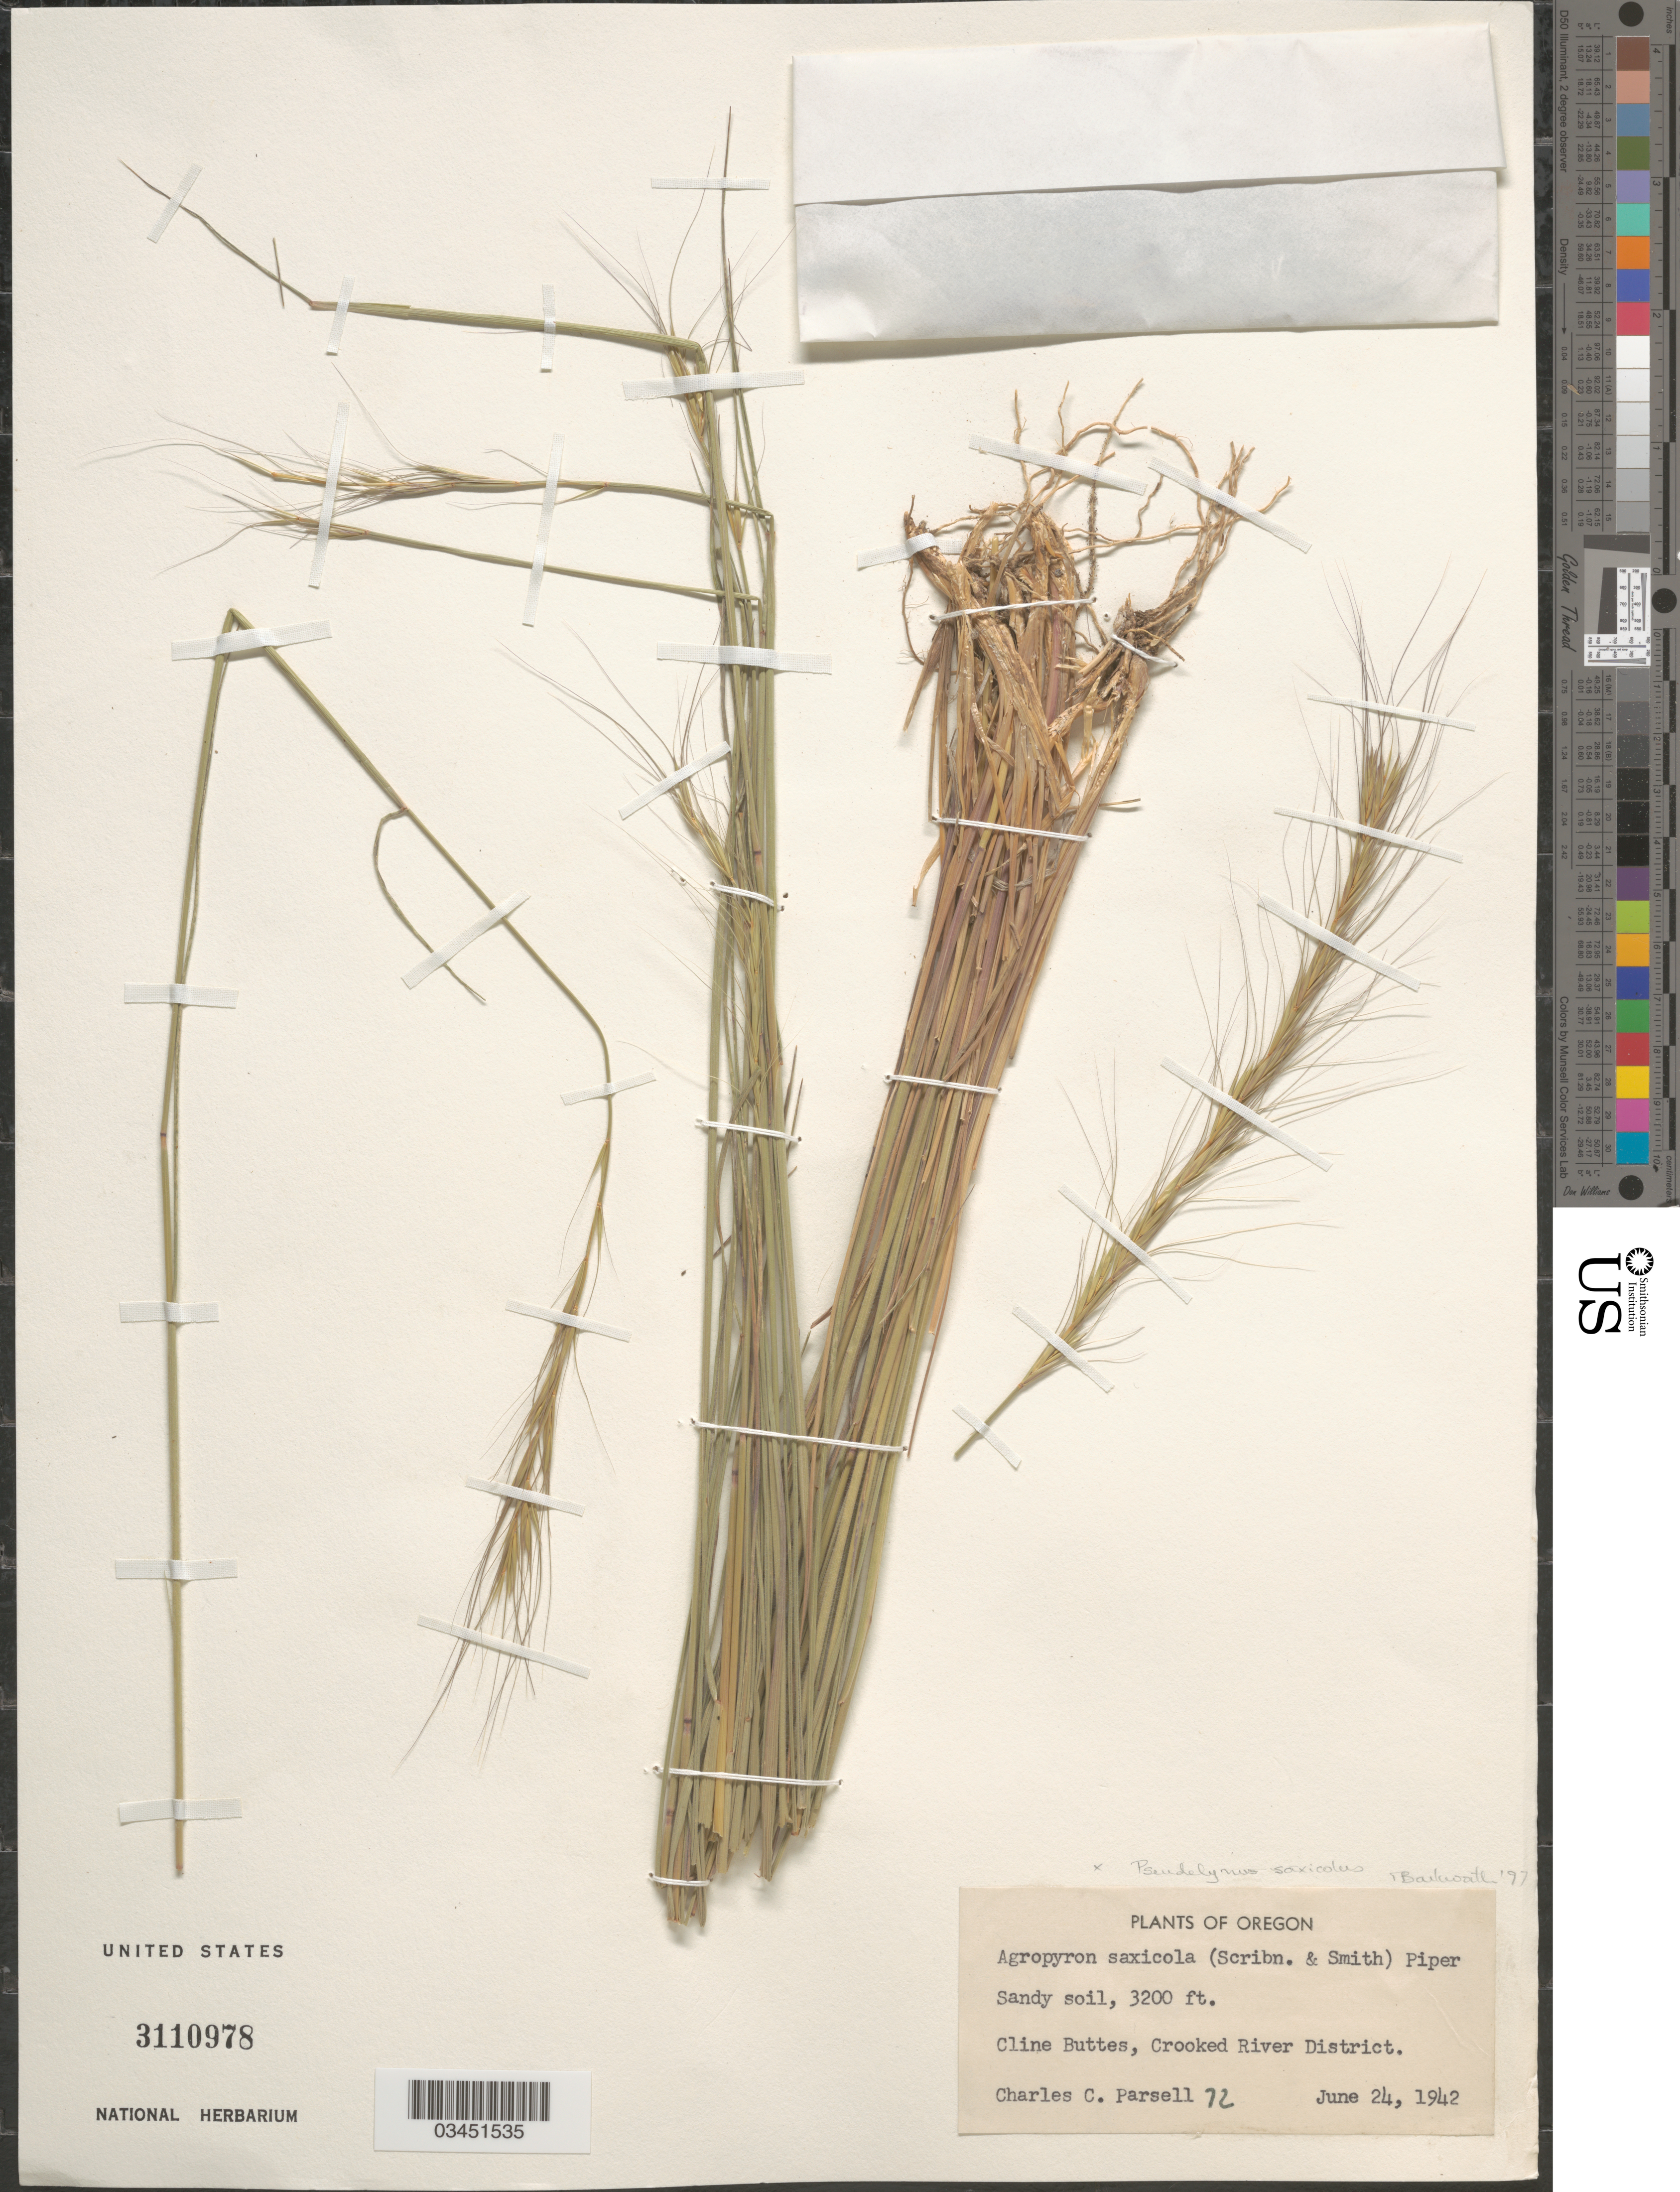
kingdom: Plantae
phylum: Tracheophyta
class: Liliopsida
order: Poales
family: Poaceae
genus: Pseudelymus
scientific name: x Pseudelymus saxicola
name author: (Scribn. & J.G. Sm.) Barkworth & Dewey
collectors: C. Parsell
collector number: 72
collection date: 1942-06-24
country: United States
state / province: Oregon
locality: Cline Buttes, Crookes River District.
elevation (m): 975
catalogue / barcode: US 3110978